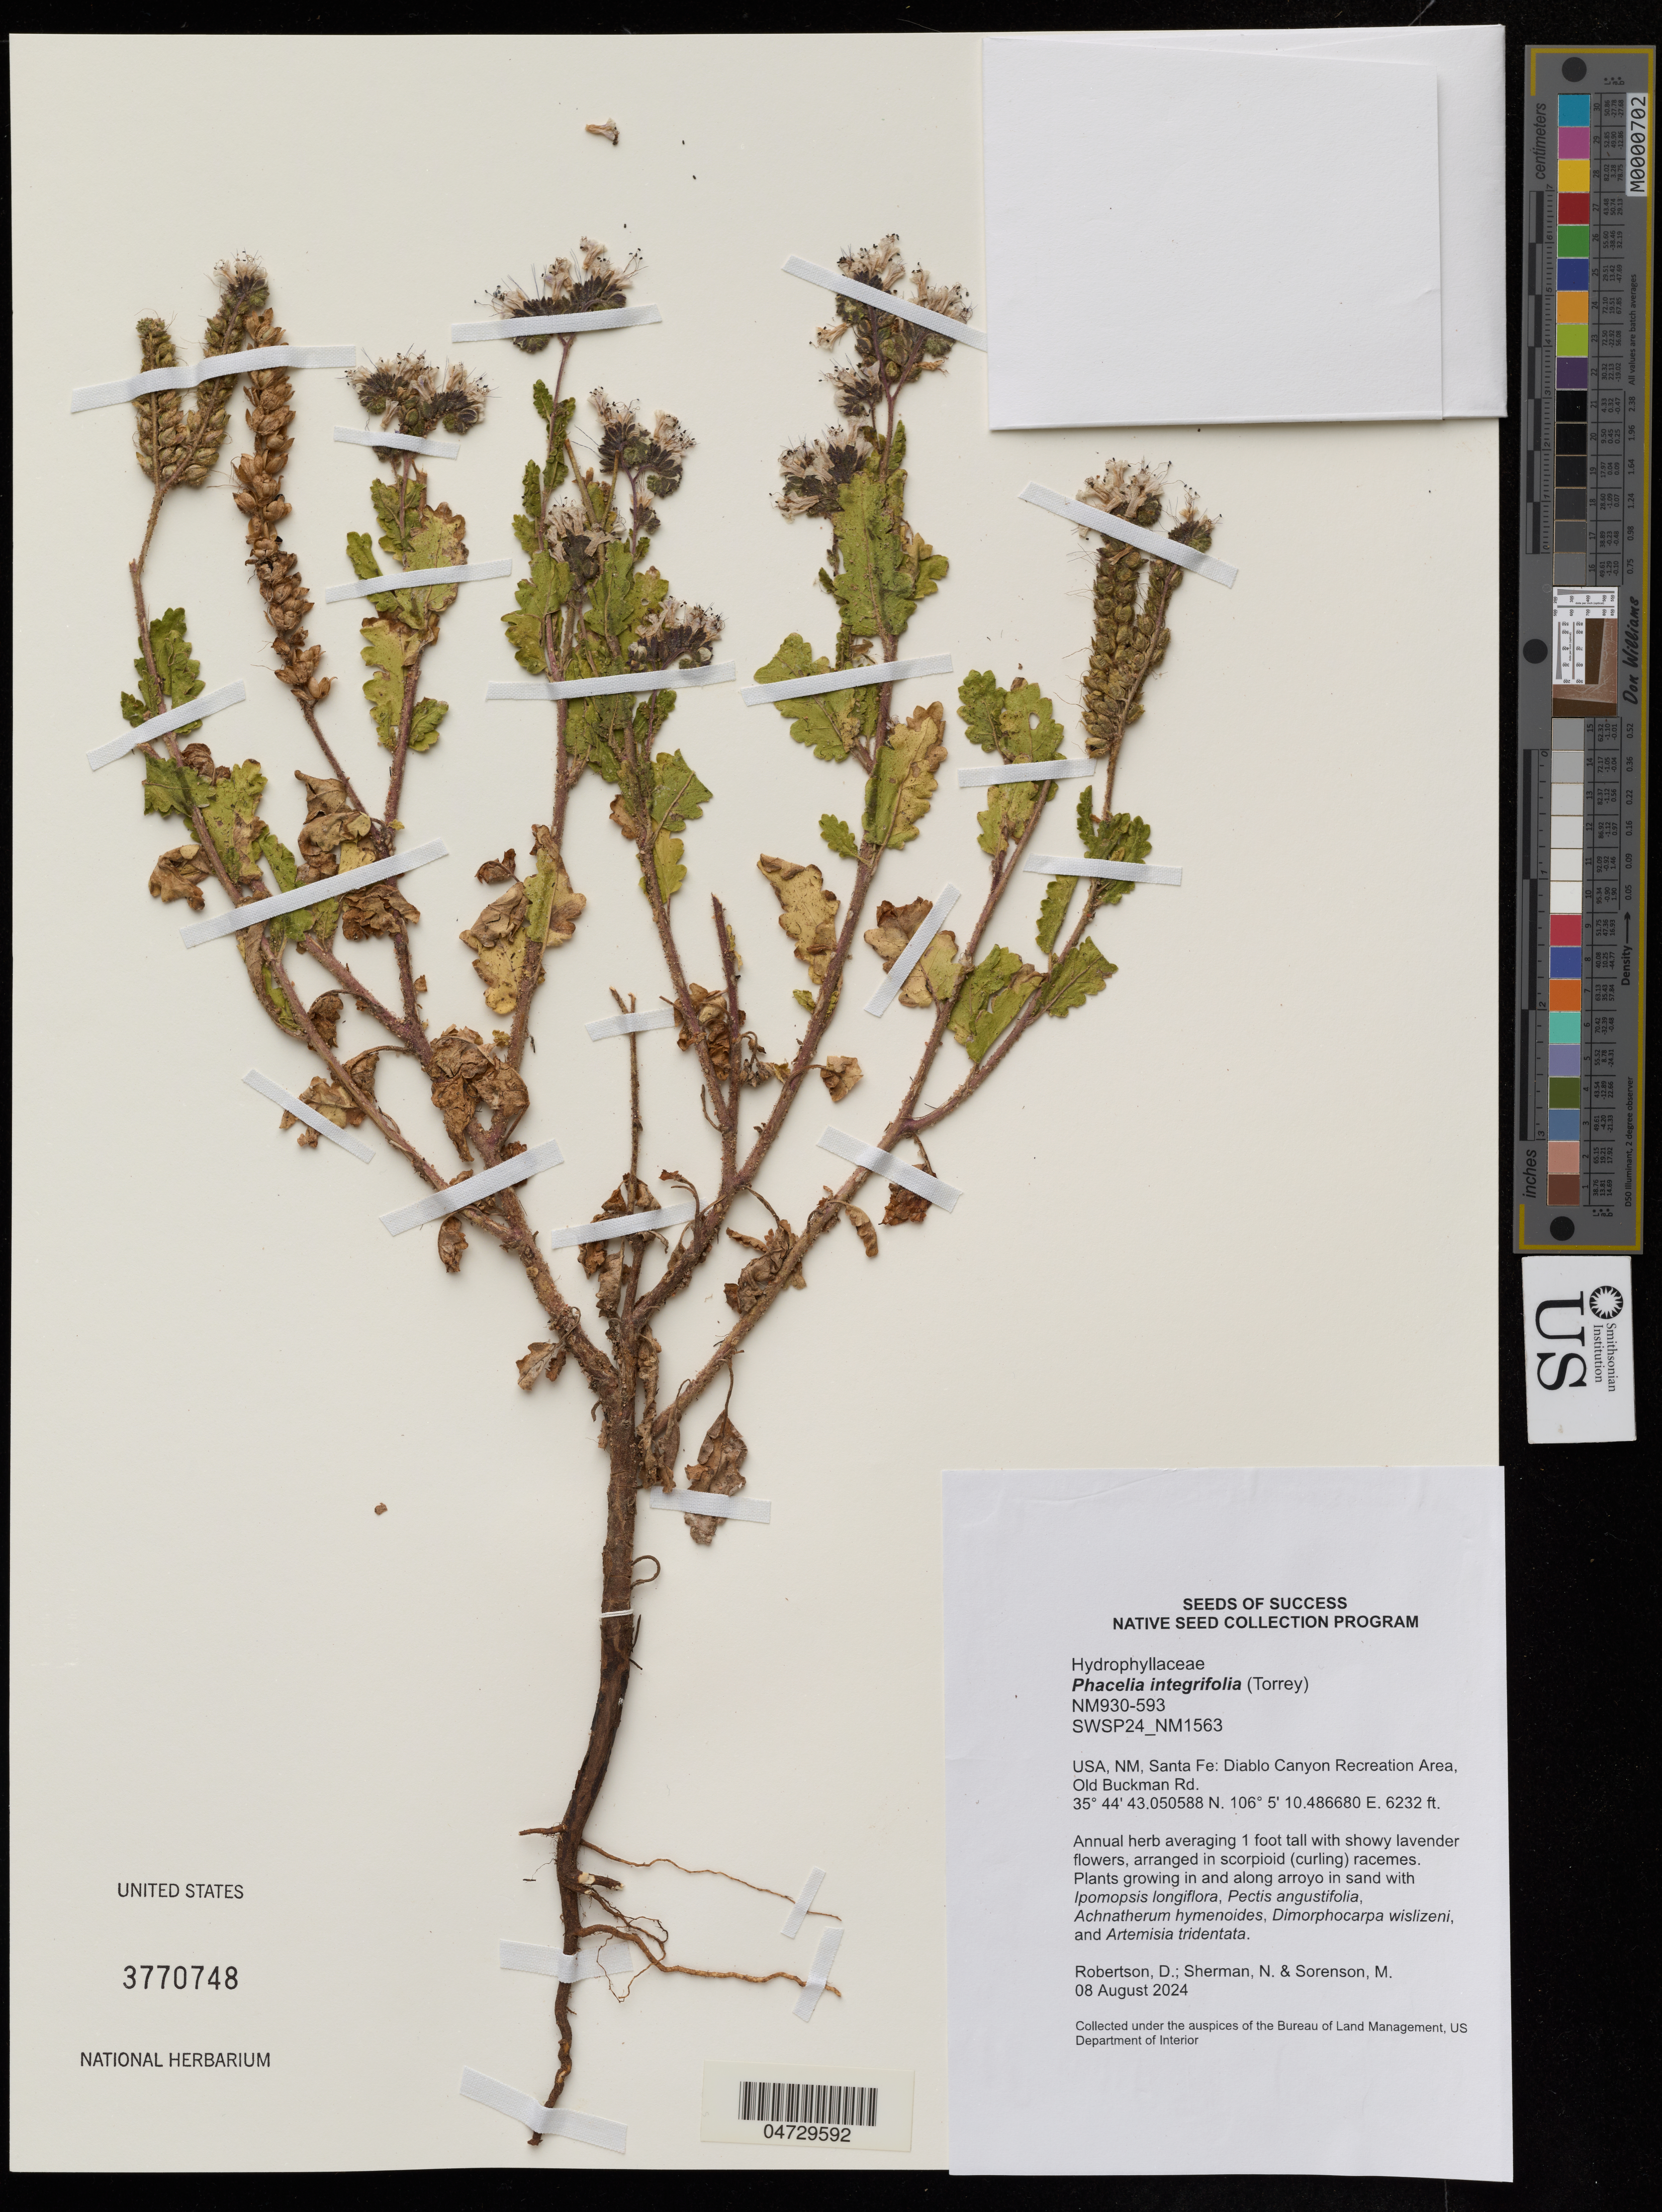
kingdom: Plantae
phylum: Tracheophyta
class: Magnoliopsida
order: Boraginales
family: Hydrophyllaceae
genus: Phacelia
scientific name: Phacelia integrifolia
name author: Torr.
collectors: D. Robertson, N. Sherman & M. Sorenson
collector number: NM930-593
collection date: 2024-08-08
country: United States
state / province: New Mexico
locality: USA, NM, Santa Fe: Diablo Canyon Recreation Area, Old Buckman Rd.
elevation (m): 1900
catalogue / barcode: US 3770748